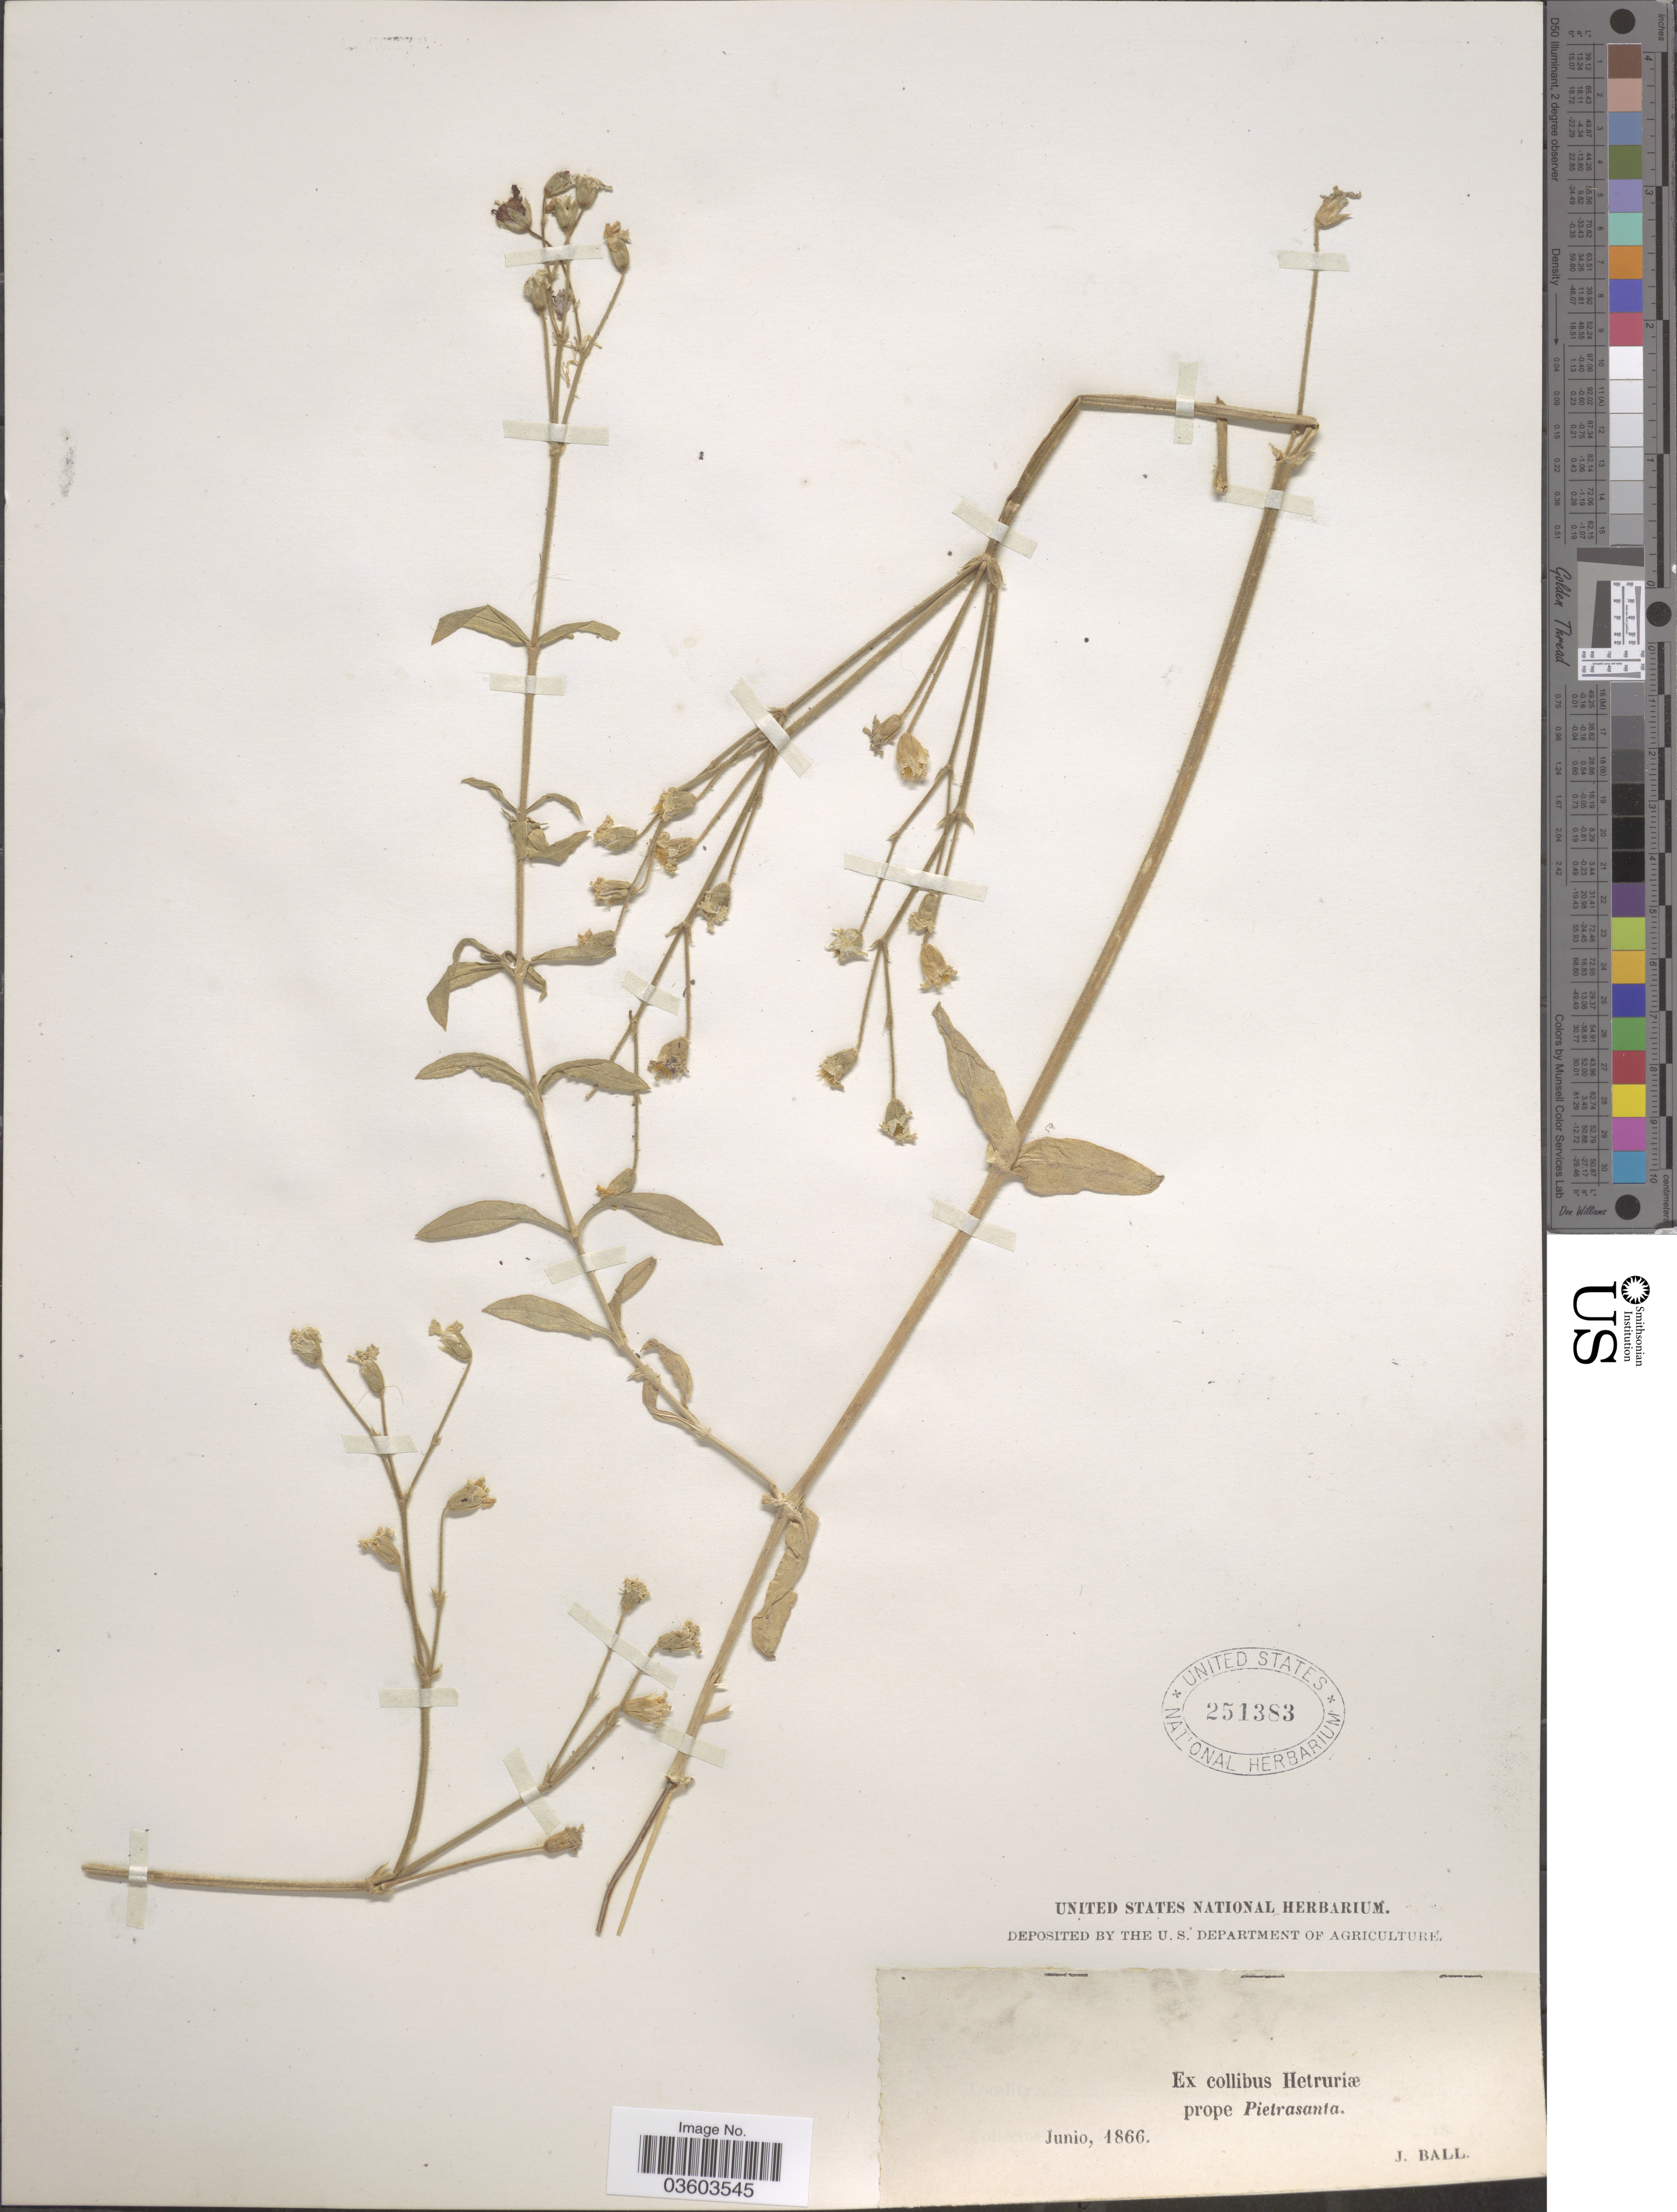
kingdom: Plantae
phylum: Tracheophyta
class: Magnoliopsida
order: Caryophyllales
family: Caryophyllaceae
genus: Cerastium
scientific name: Cerastium sp.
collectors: J. Ball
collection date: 1866-06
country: Italy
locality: Ex collibus Hetruriæ prope Pietrasanta.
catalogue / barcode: US 251383